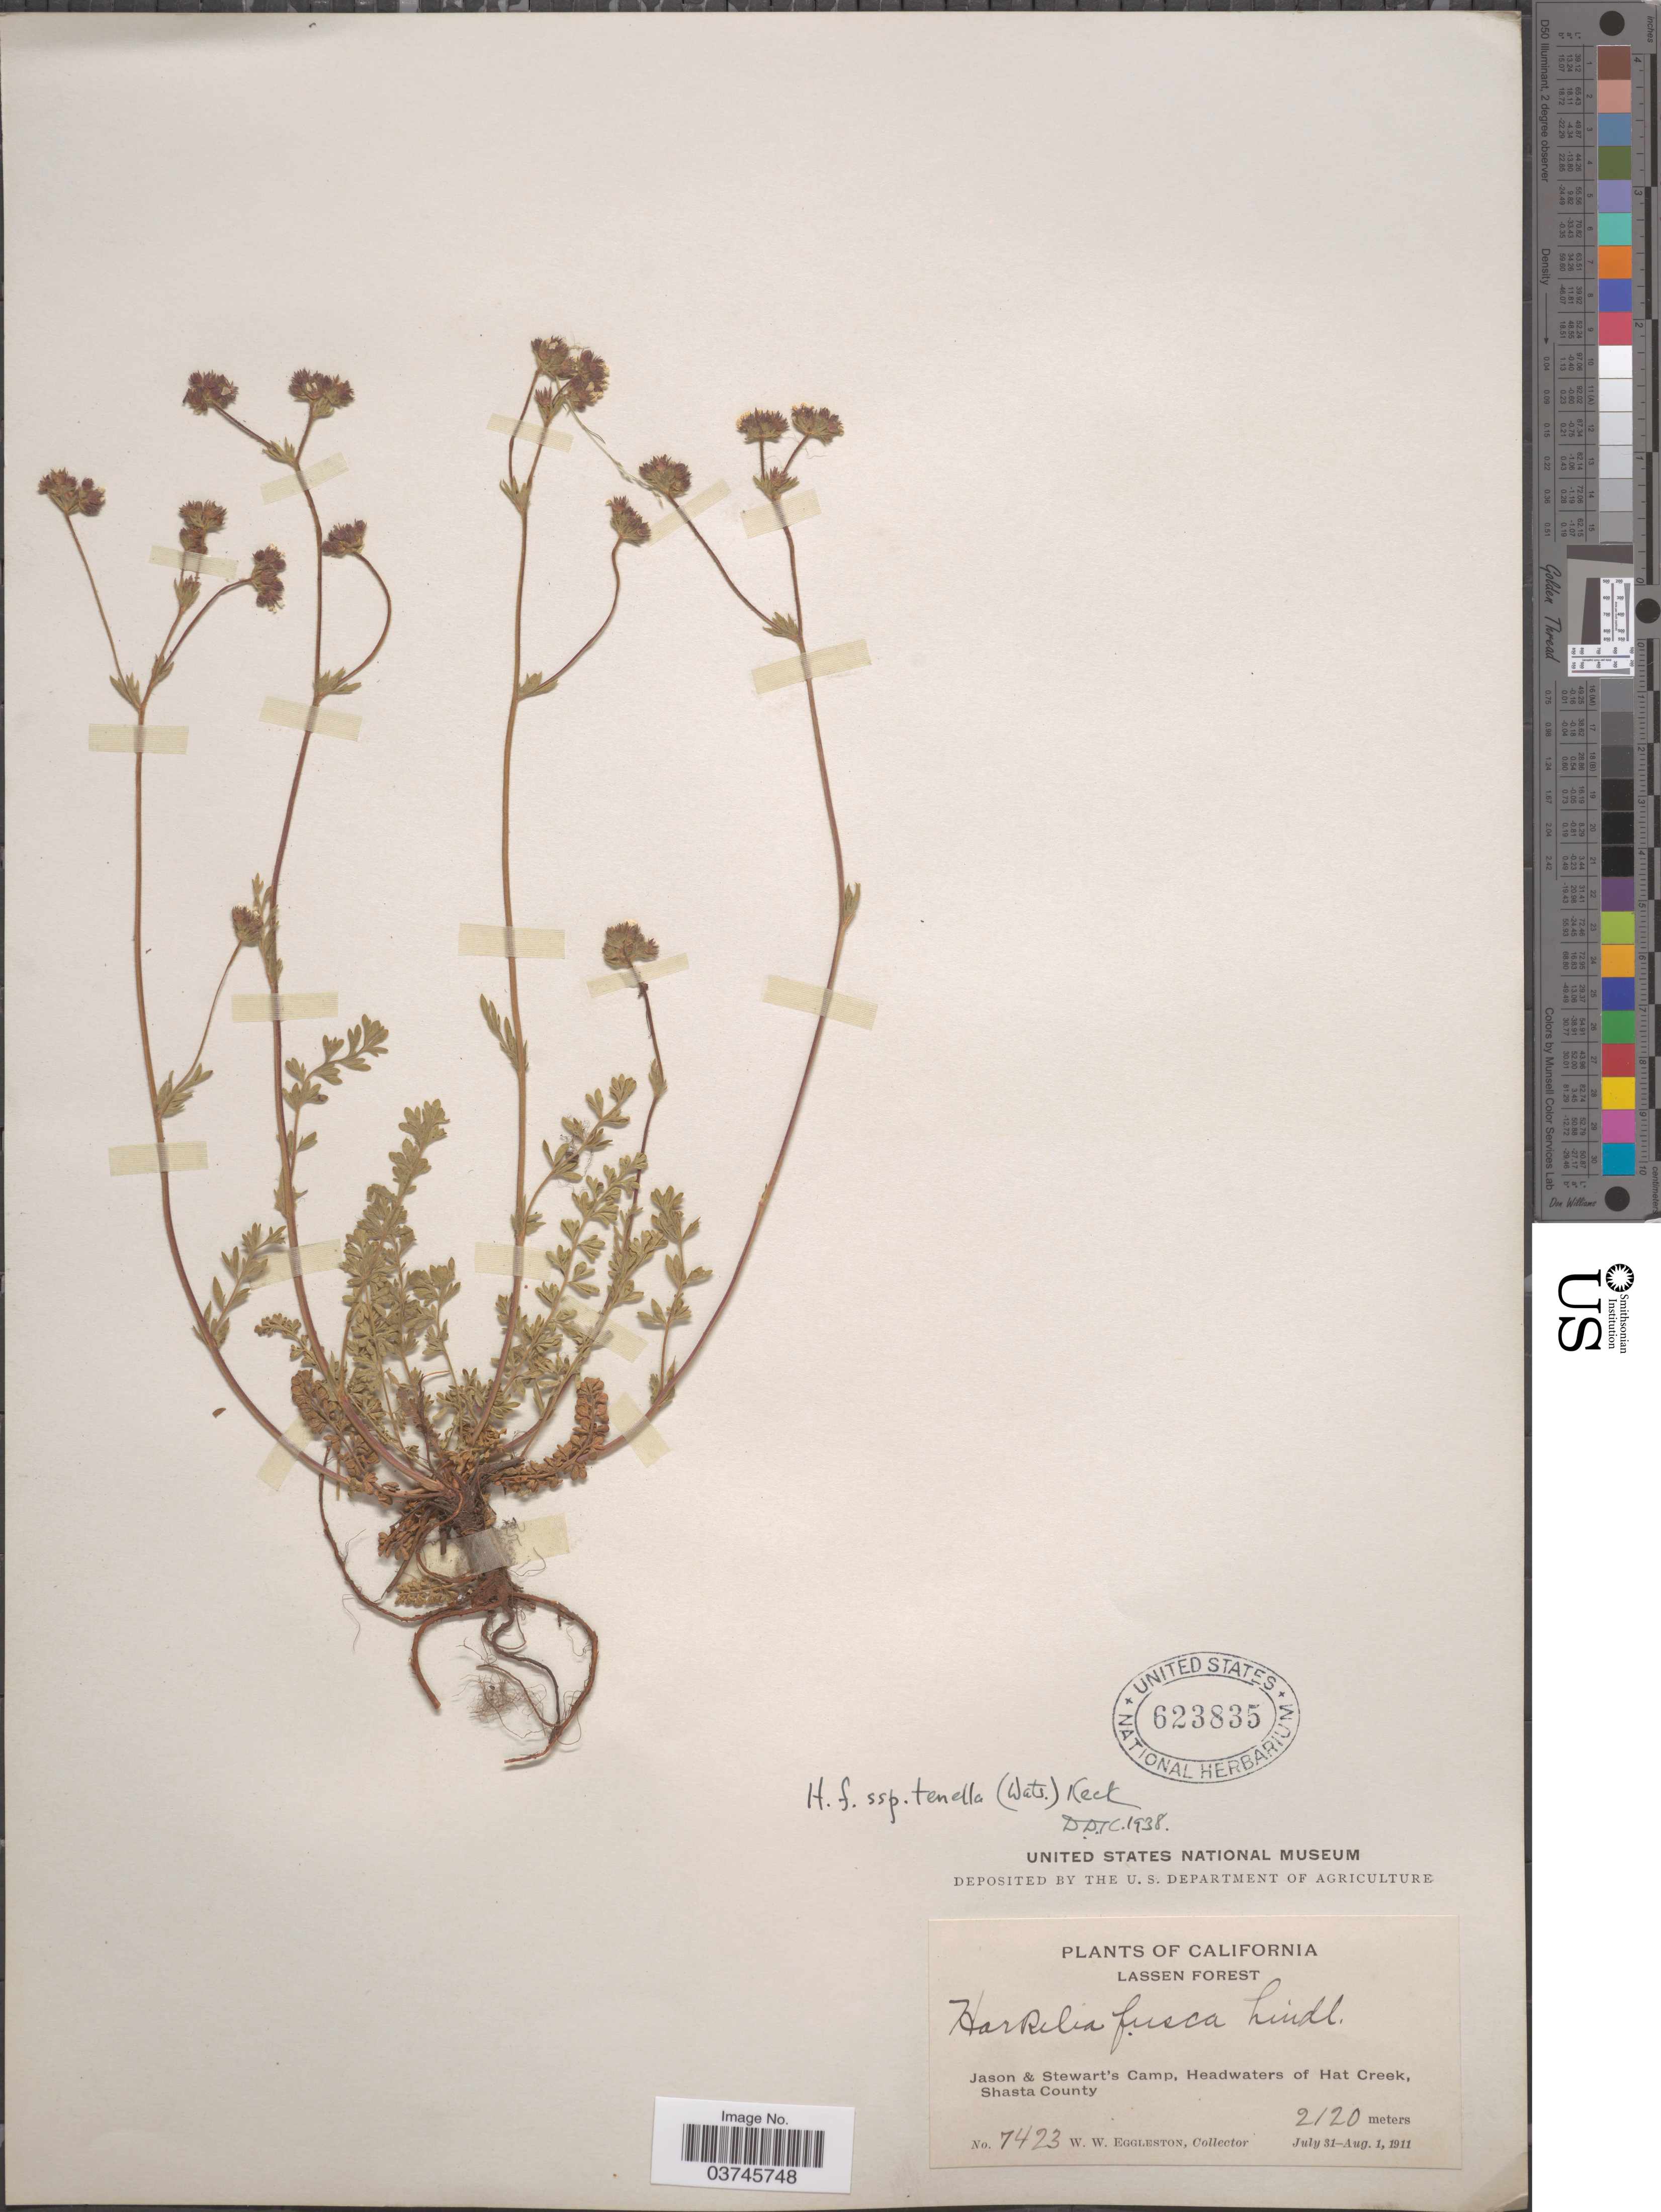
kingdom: Plantae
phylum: Tracheophyta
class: Magnoliopsida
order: Rosales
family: Rosaceae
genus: Potentilla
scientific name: Potentilla lindleyi var. puberula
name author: (Rydb.) Jeps.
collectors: W. W. Eggleston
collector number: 7423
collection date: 1911-07-31/1911-08-01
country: United States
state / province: California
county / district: Shasta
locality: Lassen Forest. Jason & Stewart's Camp, Headwaters of Hat Creek, Shasta County.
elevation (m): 2120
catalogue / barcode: US 623835